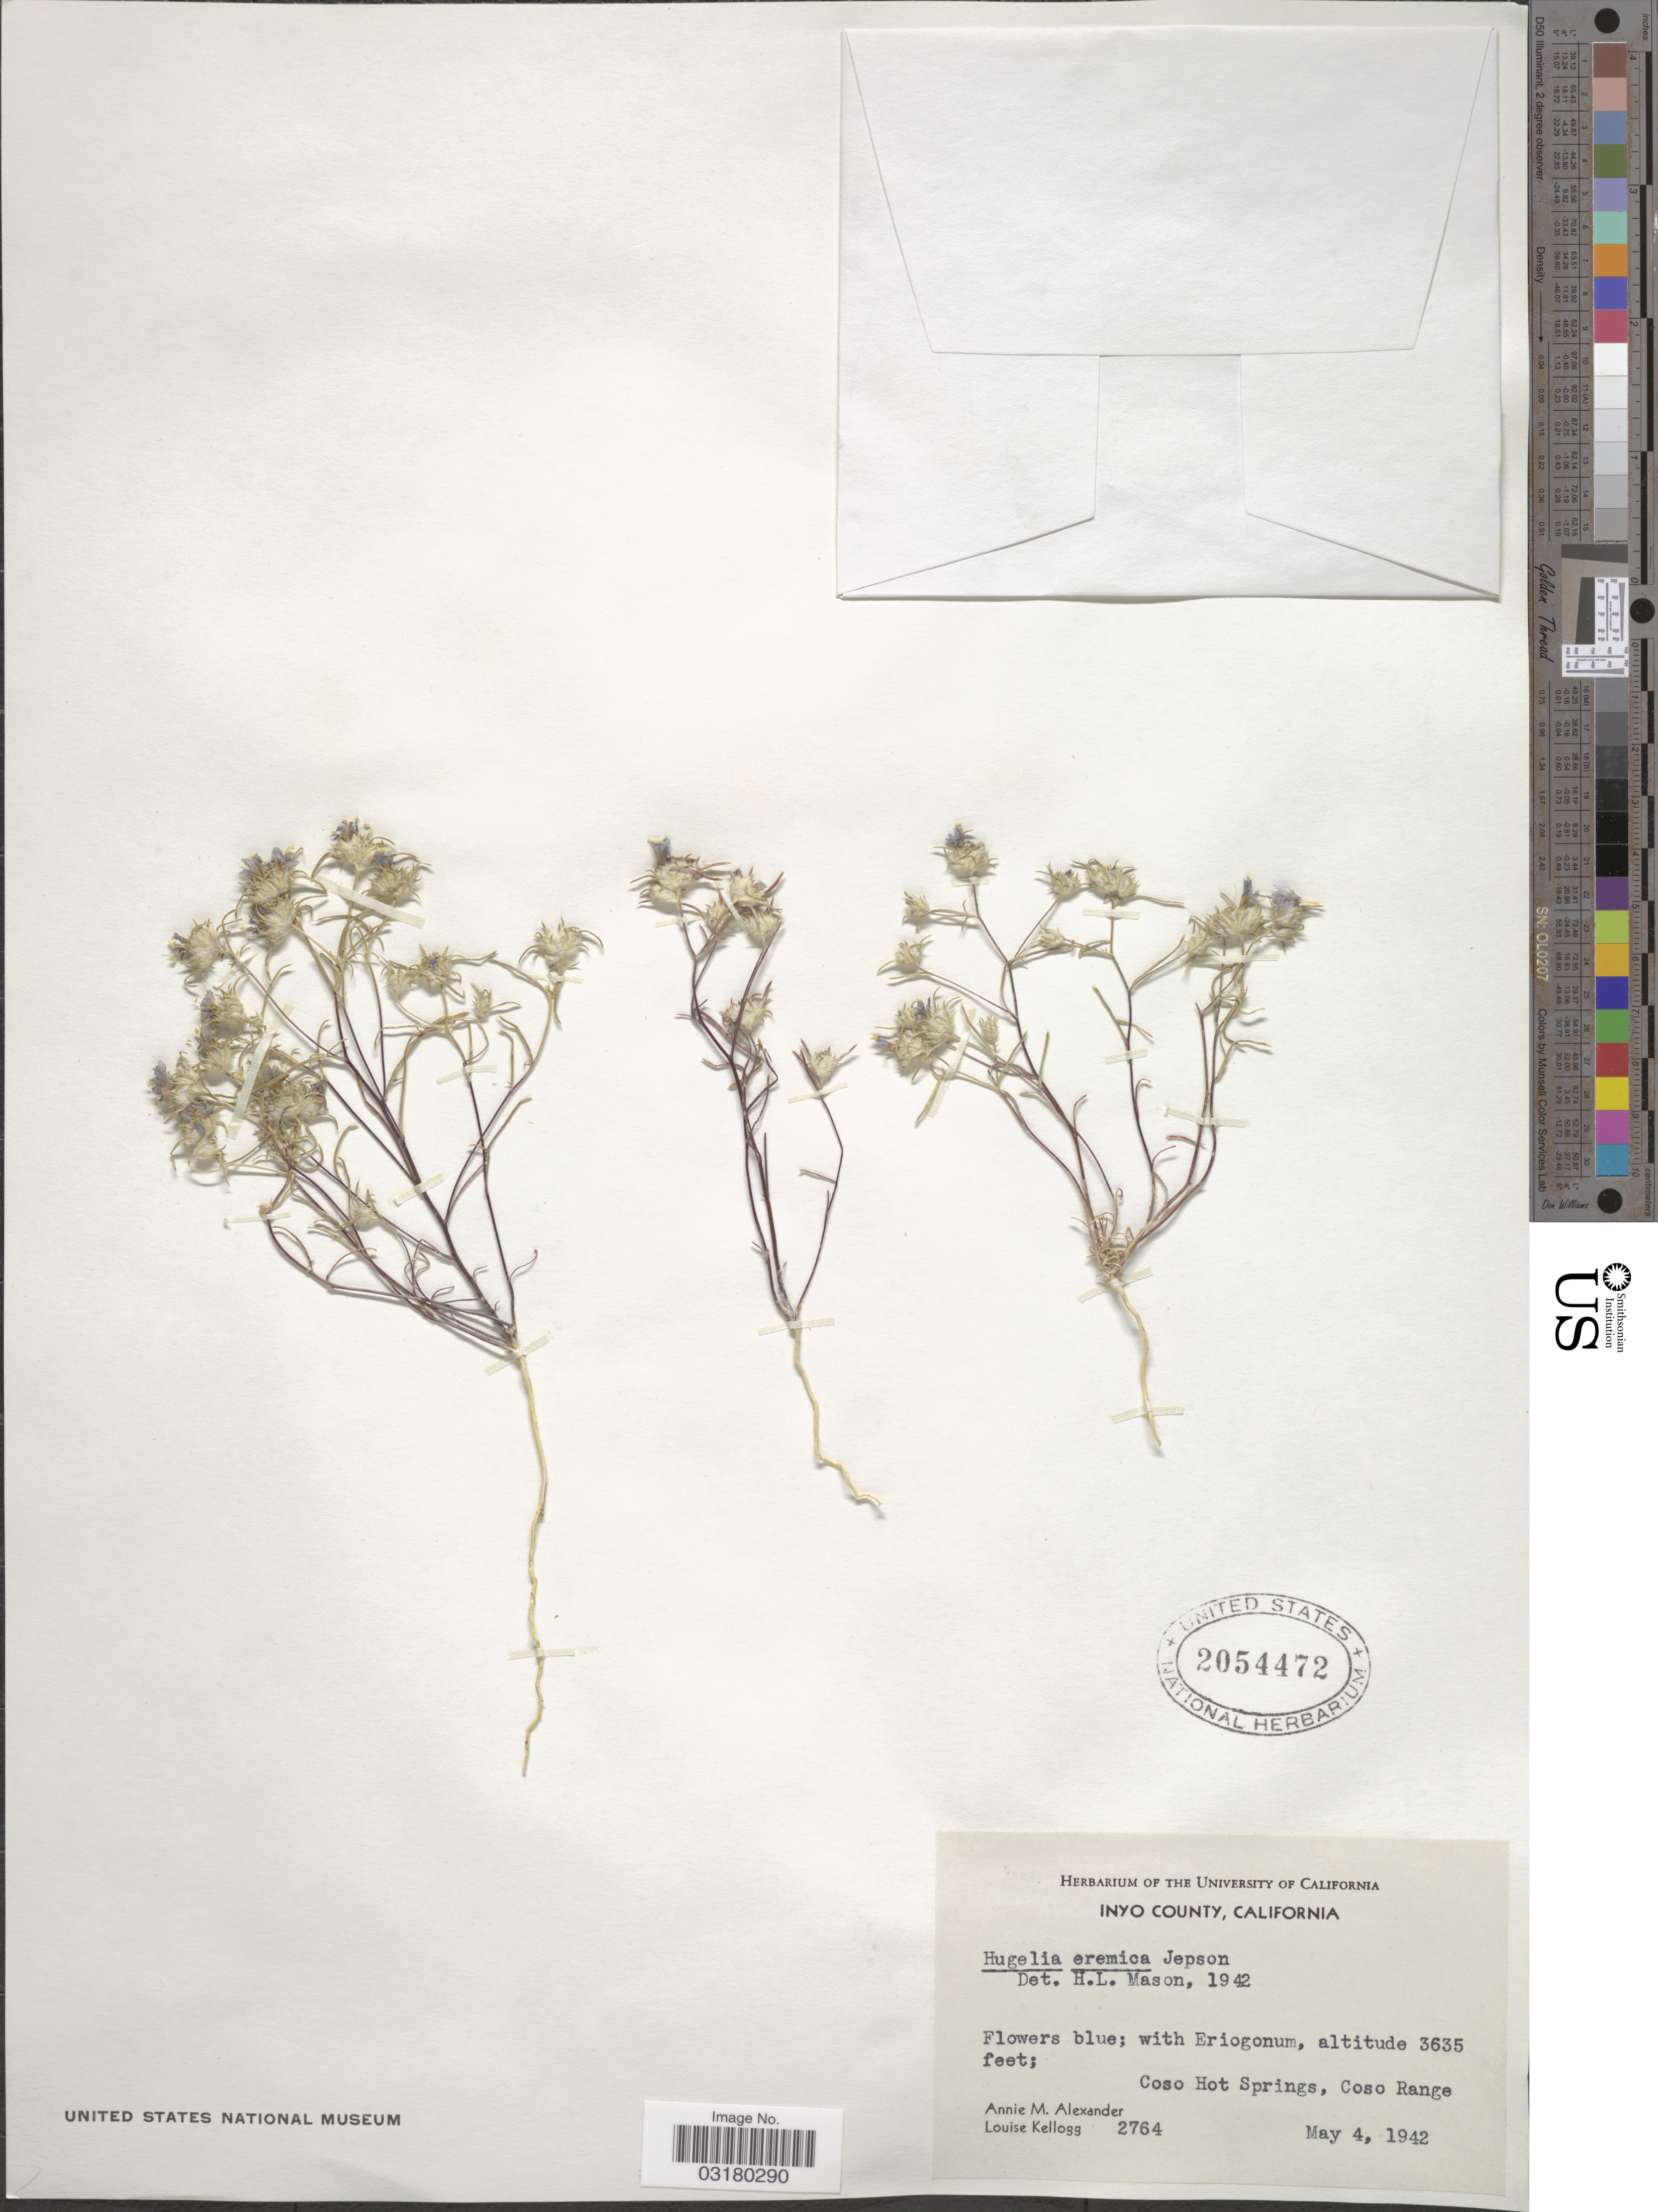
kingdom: Plantae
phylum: Tracheophyta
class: Magnoliopsida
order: Ericales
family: Polemoniaceae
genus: Eriastrum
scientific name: Eriastrum eremicum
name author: (Jeps.) H. Mason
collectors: A. M. Alexander & L. Kellogg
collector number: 2764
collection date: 1942-05-04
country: United States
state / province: California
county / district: Inyo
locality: Inyo County. Coso Hot Springs, Coso Range.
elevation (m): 1108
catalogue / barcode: US 2054472